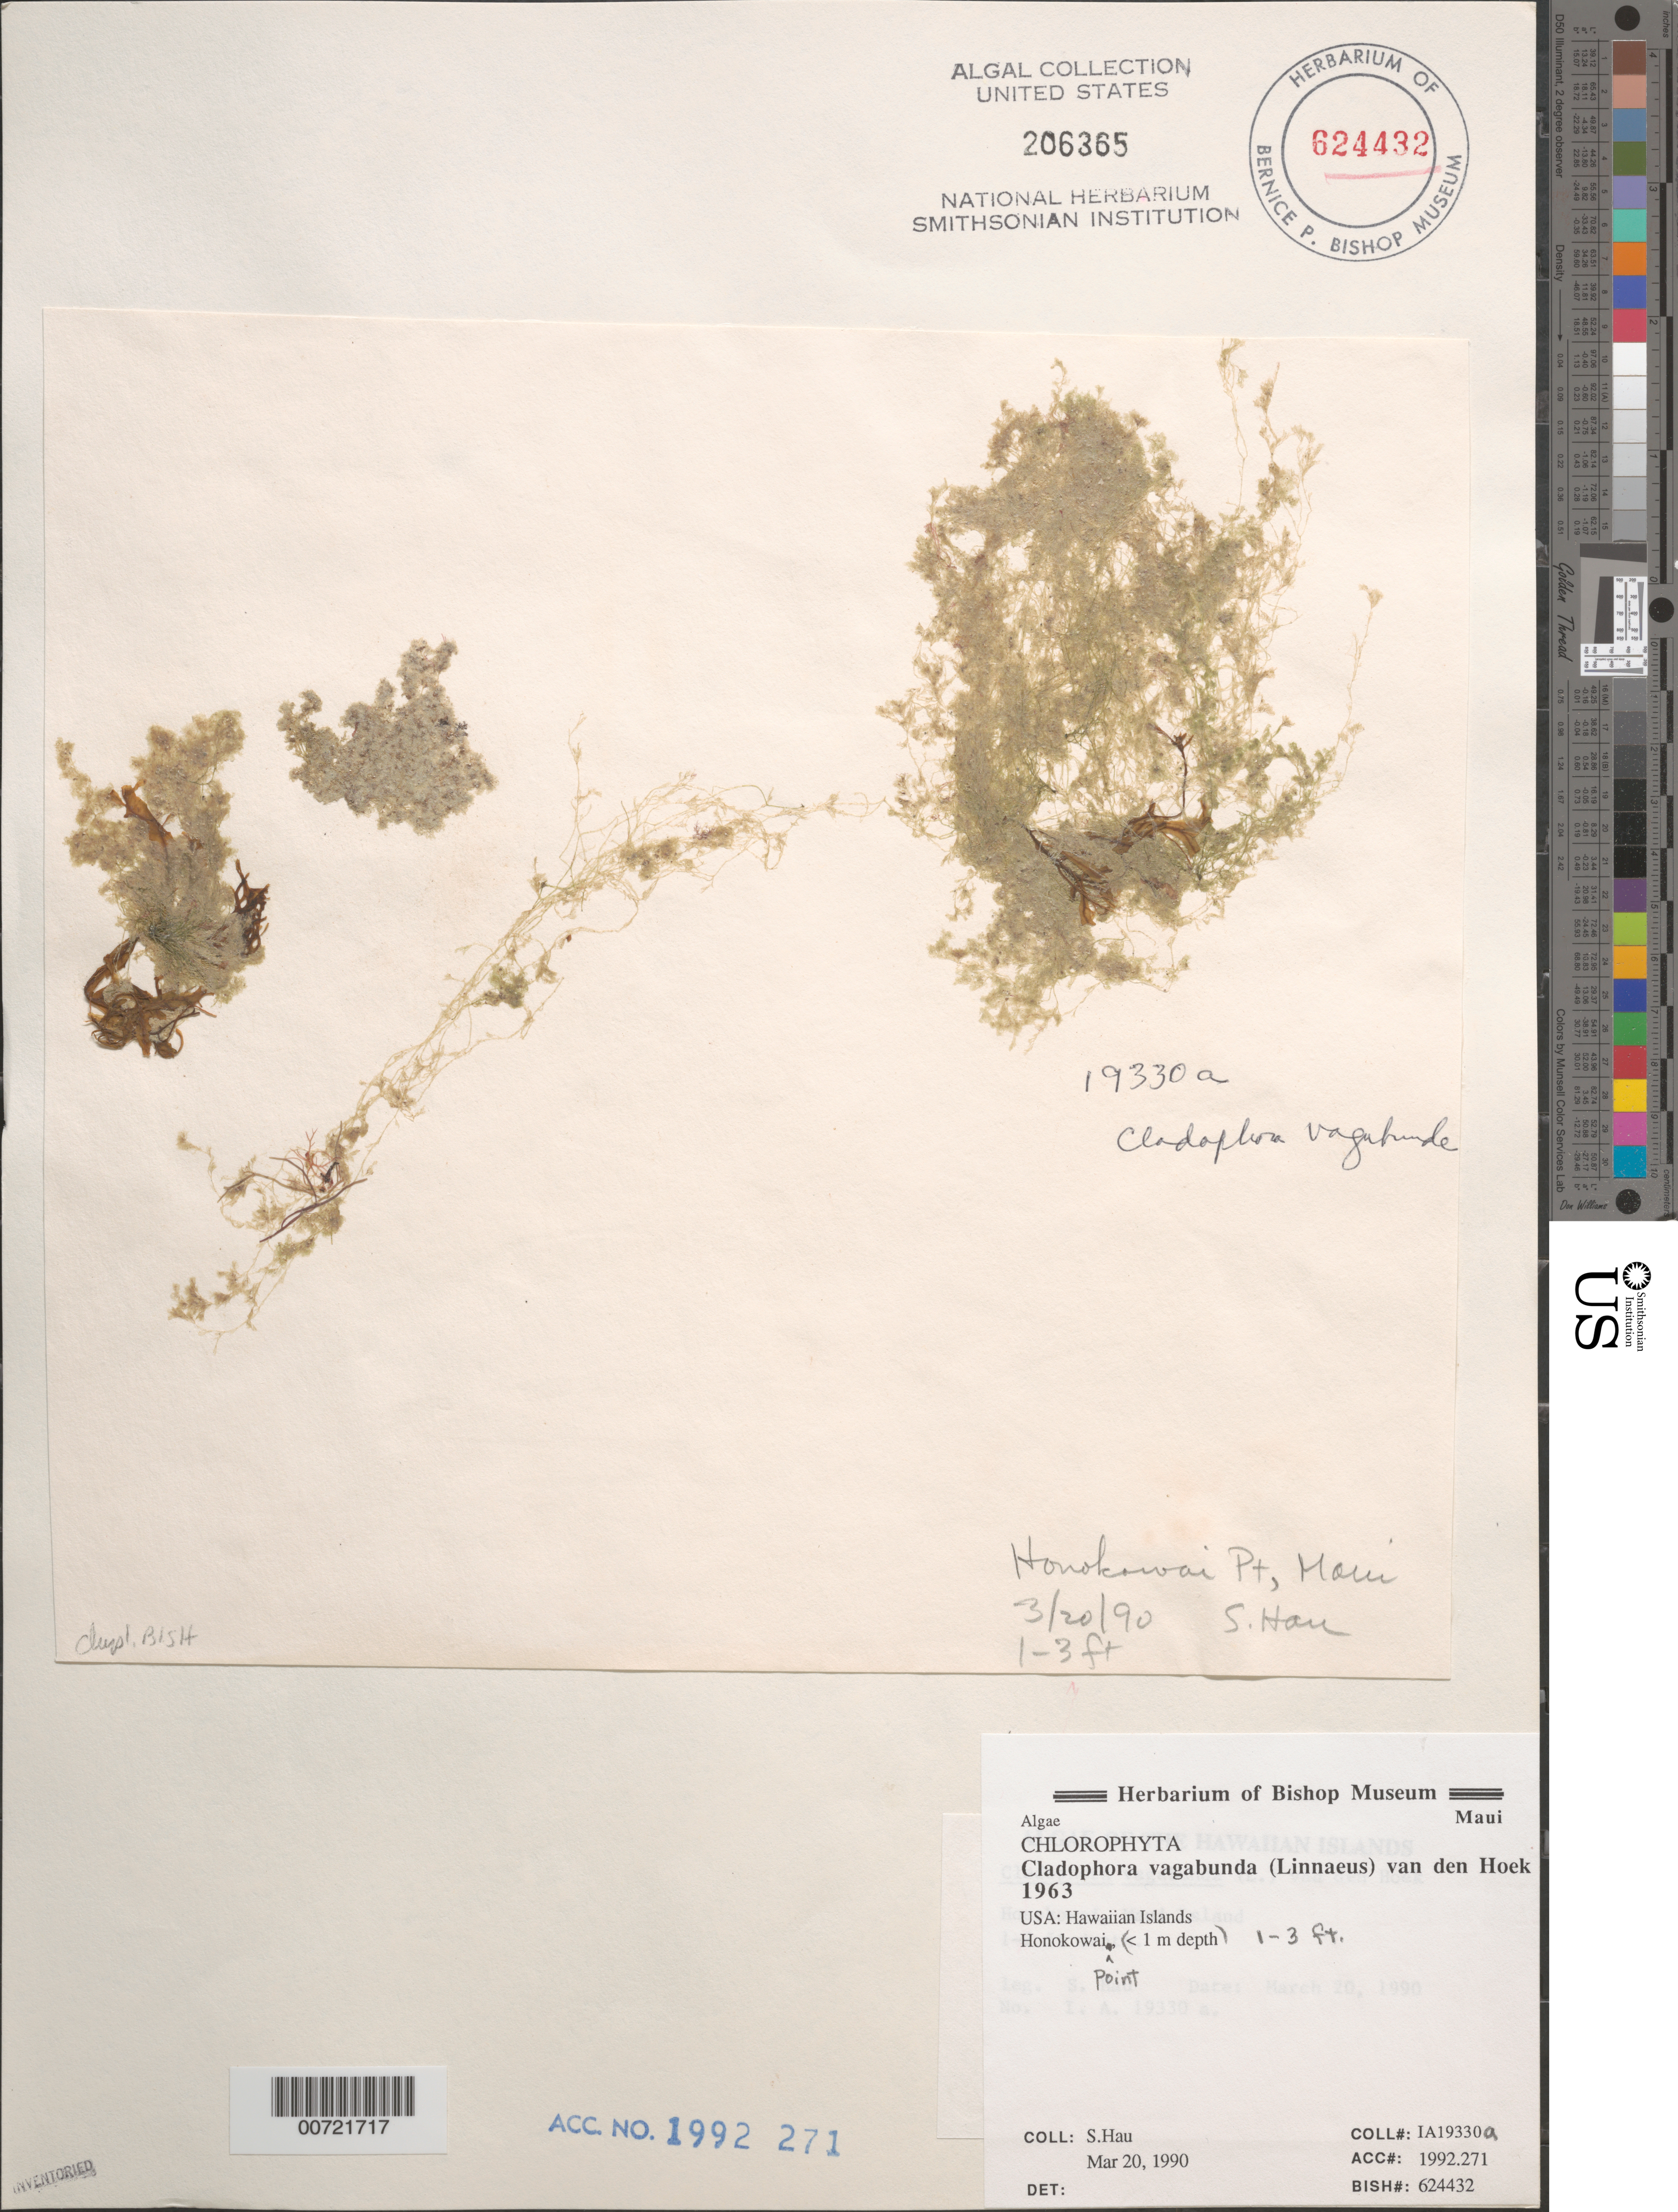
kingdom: Plantae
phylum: Chlorophyta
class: Ulvophyceae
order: Cladophorales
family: Cladophoraceae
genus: Cladophora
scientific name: Cladophora vagabunda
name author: (L.) C. Hoek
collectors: S. Hau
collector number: IAA 19330a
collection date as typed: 20 Mar 1990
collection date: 1990-03-20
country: United States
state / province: Hawaii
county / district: Maui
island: Maui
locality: Honokowai Point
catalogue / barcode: US 206365